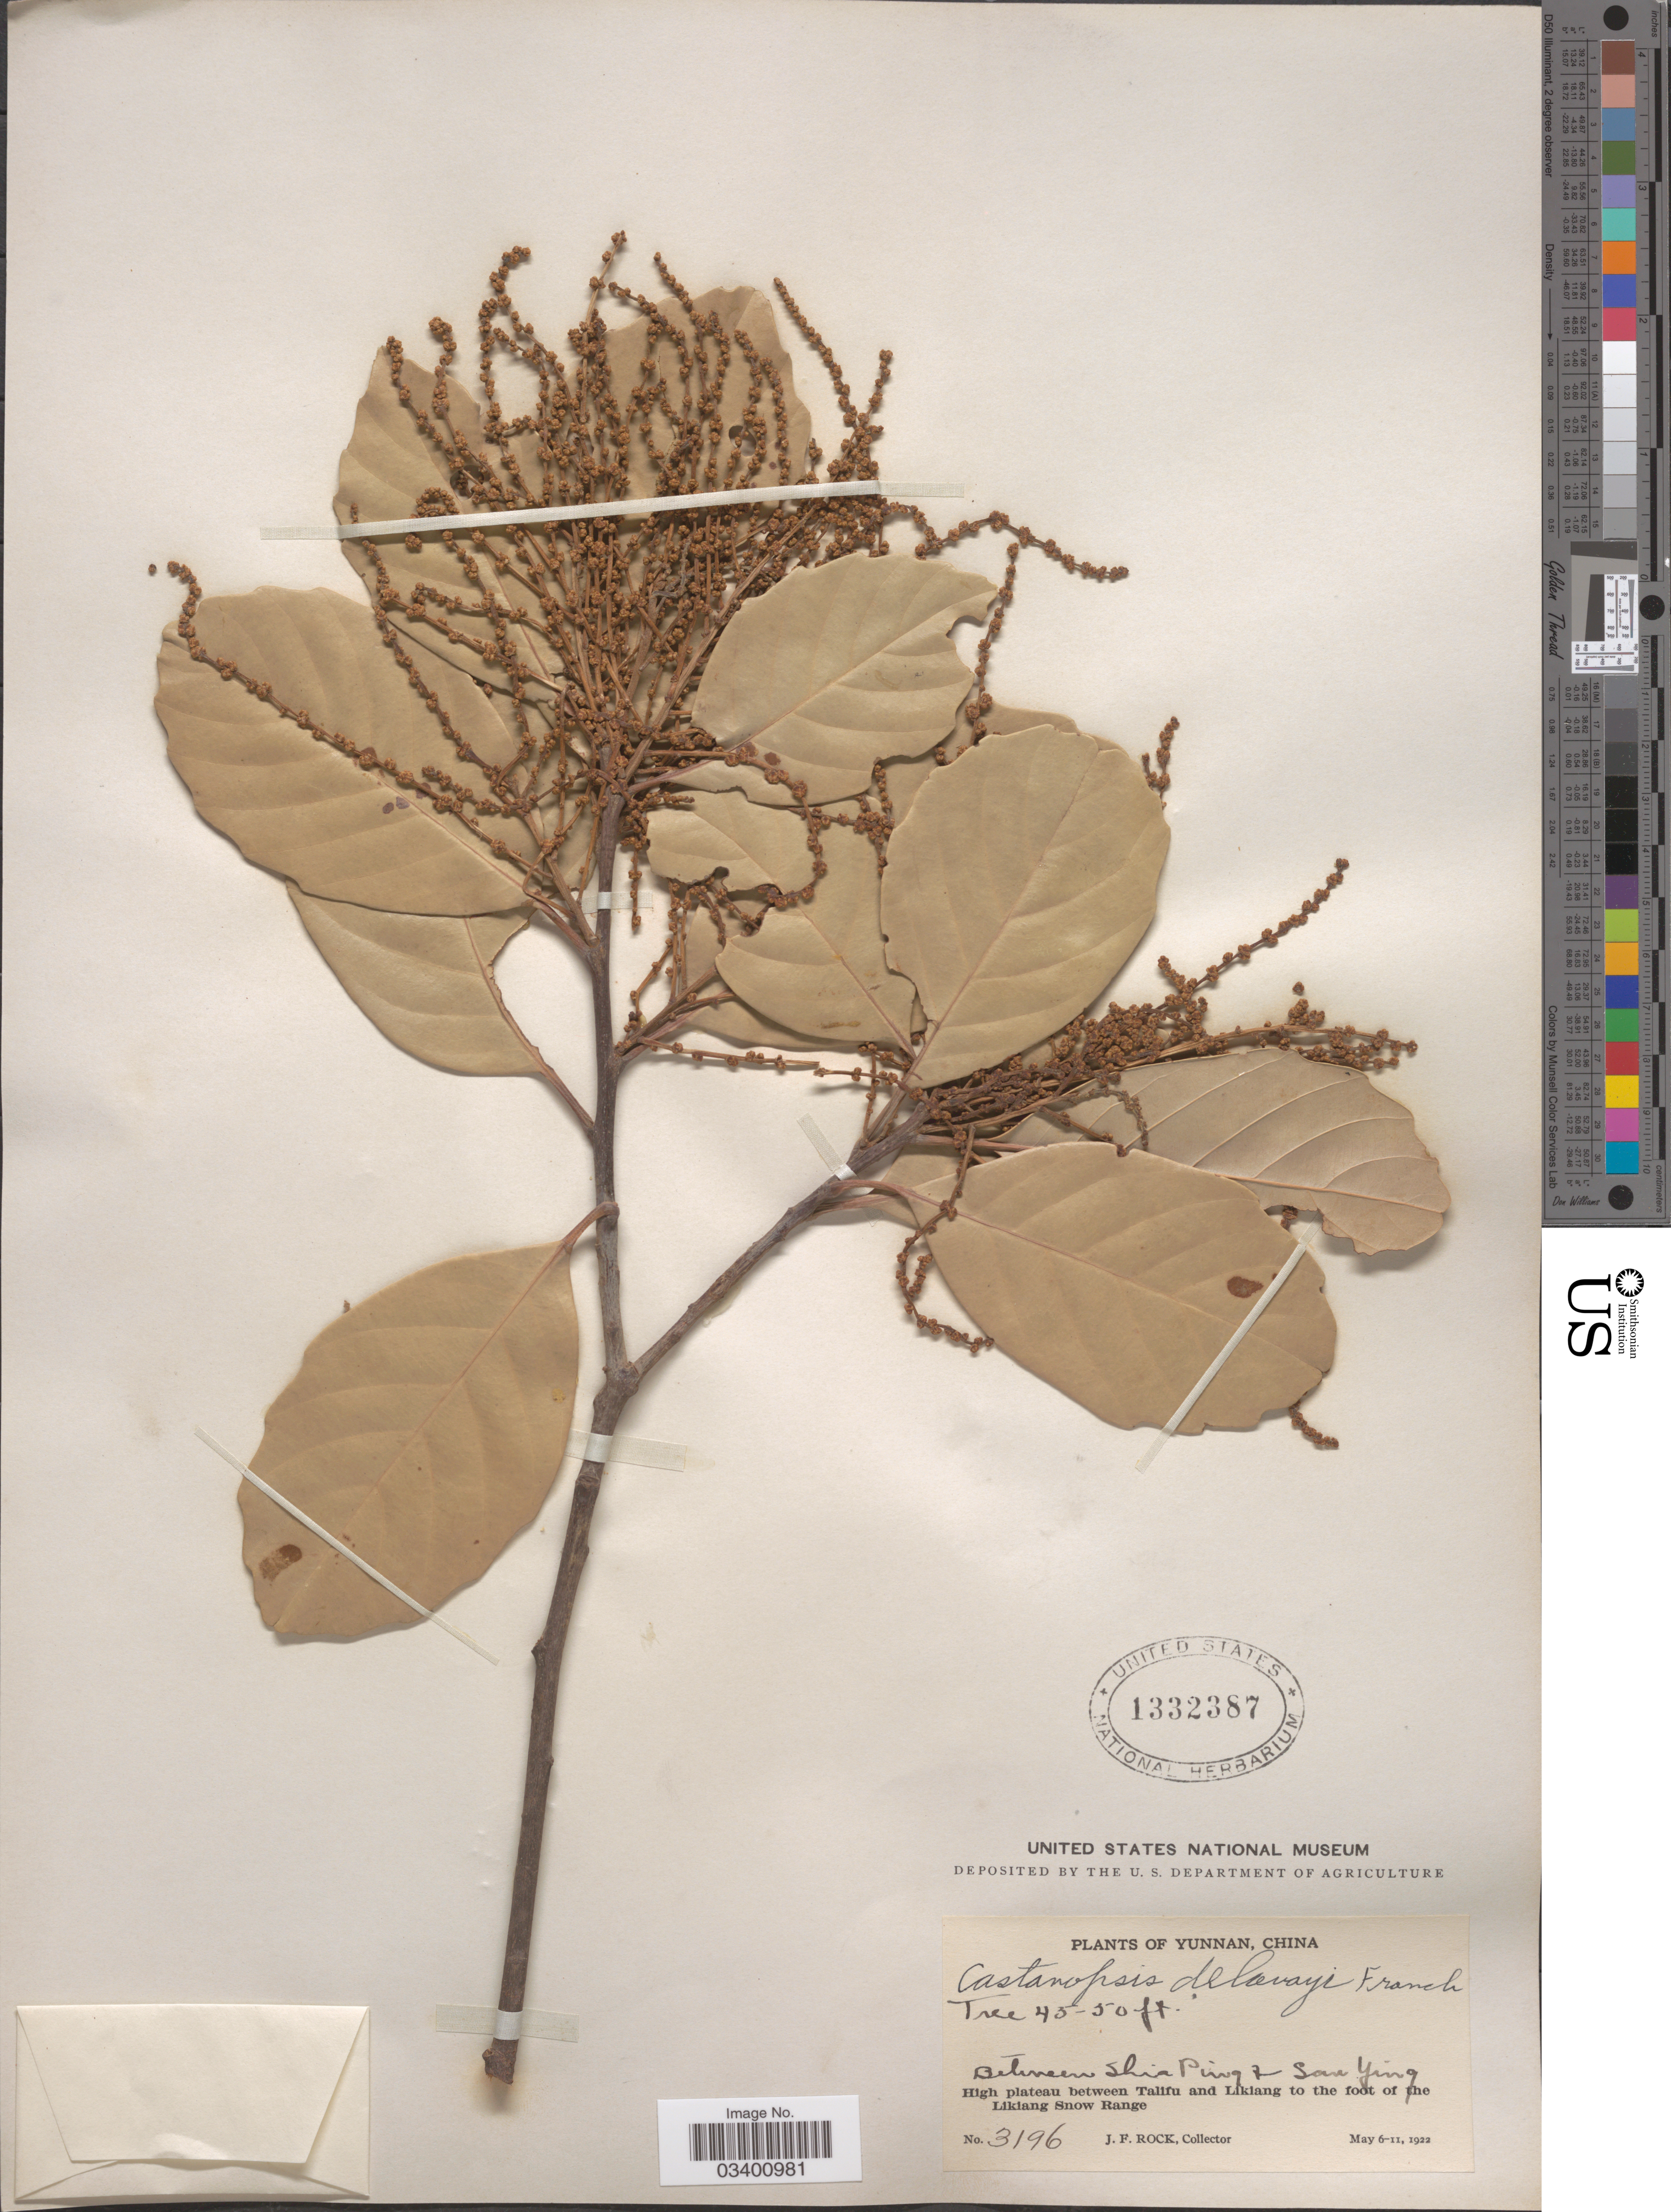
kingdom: Plantae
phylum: Tracheophyta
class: Magnoliopsida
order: Fagales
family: Fagaceae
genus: Castanopsis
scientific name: Castanopsis delavayi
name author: Franch.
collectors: J. Rock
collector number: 3196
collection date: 1922-05-06/1922-05-11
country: China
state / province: Yunnan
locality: Between Shia Ping & San Ying. High plateau between Talifu and Likiang to the foot of the Likiang Snow Range.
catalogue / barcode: US 1332387